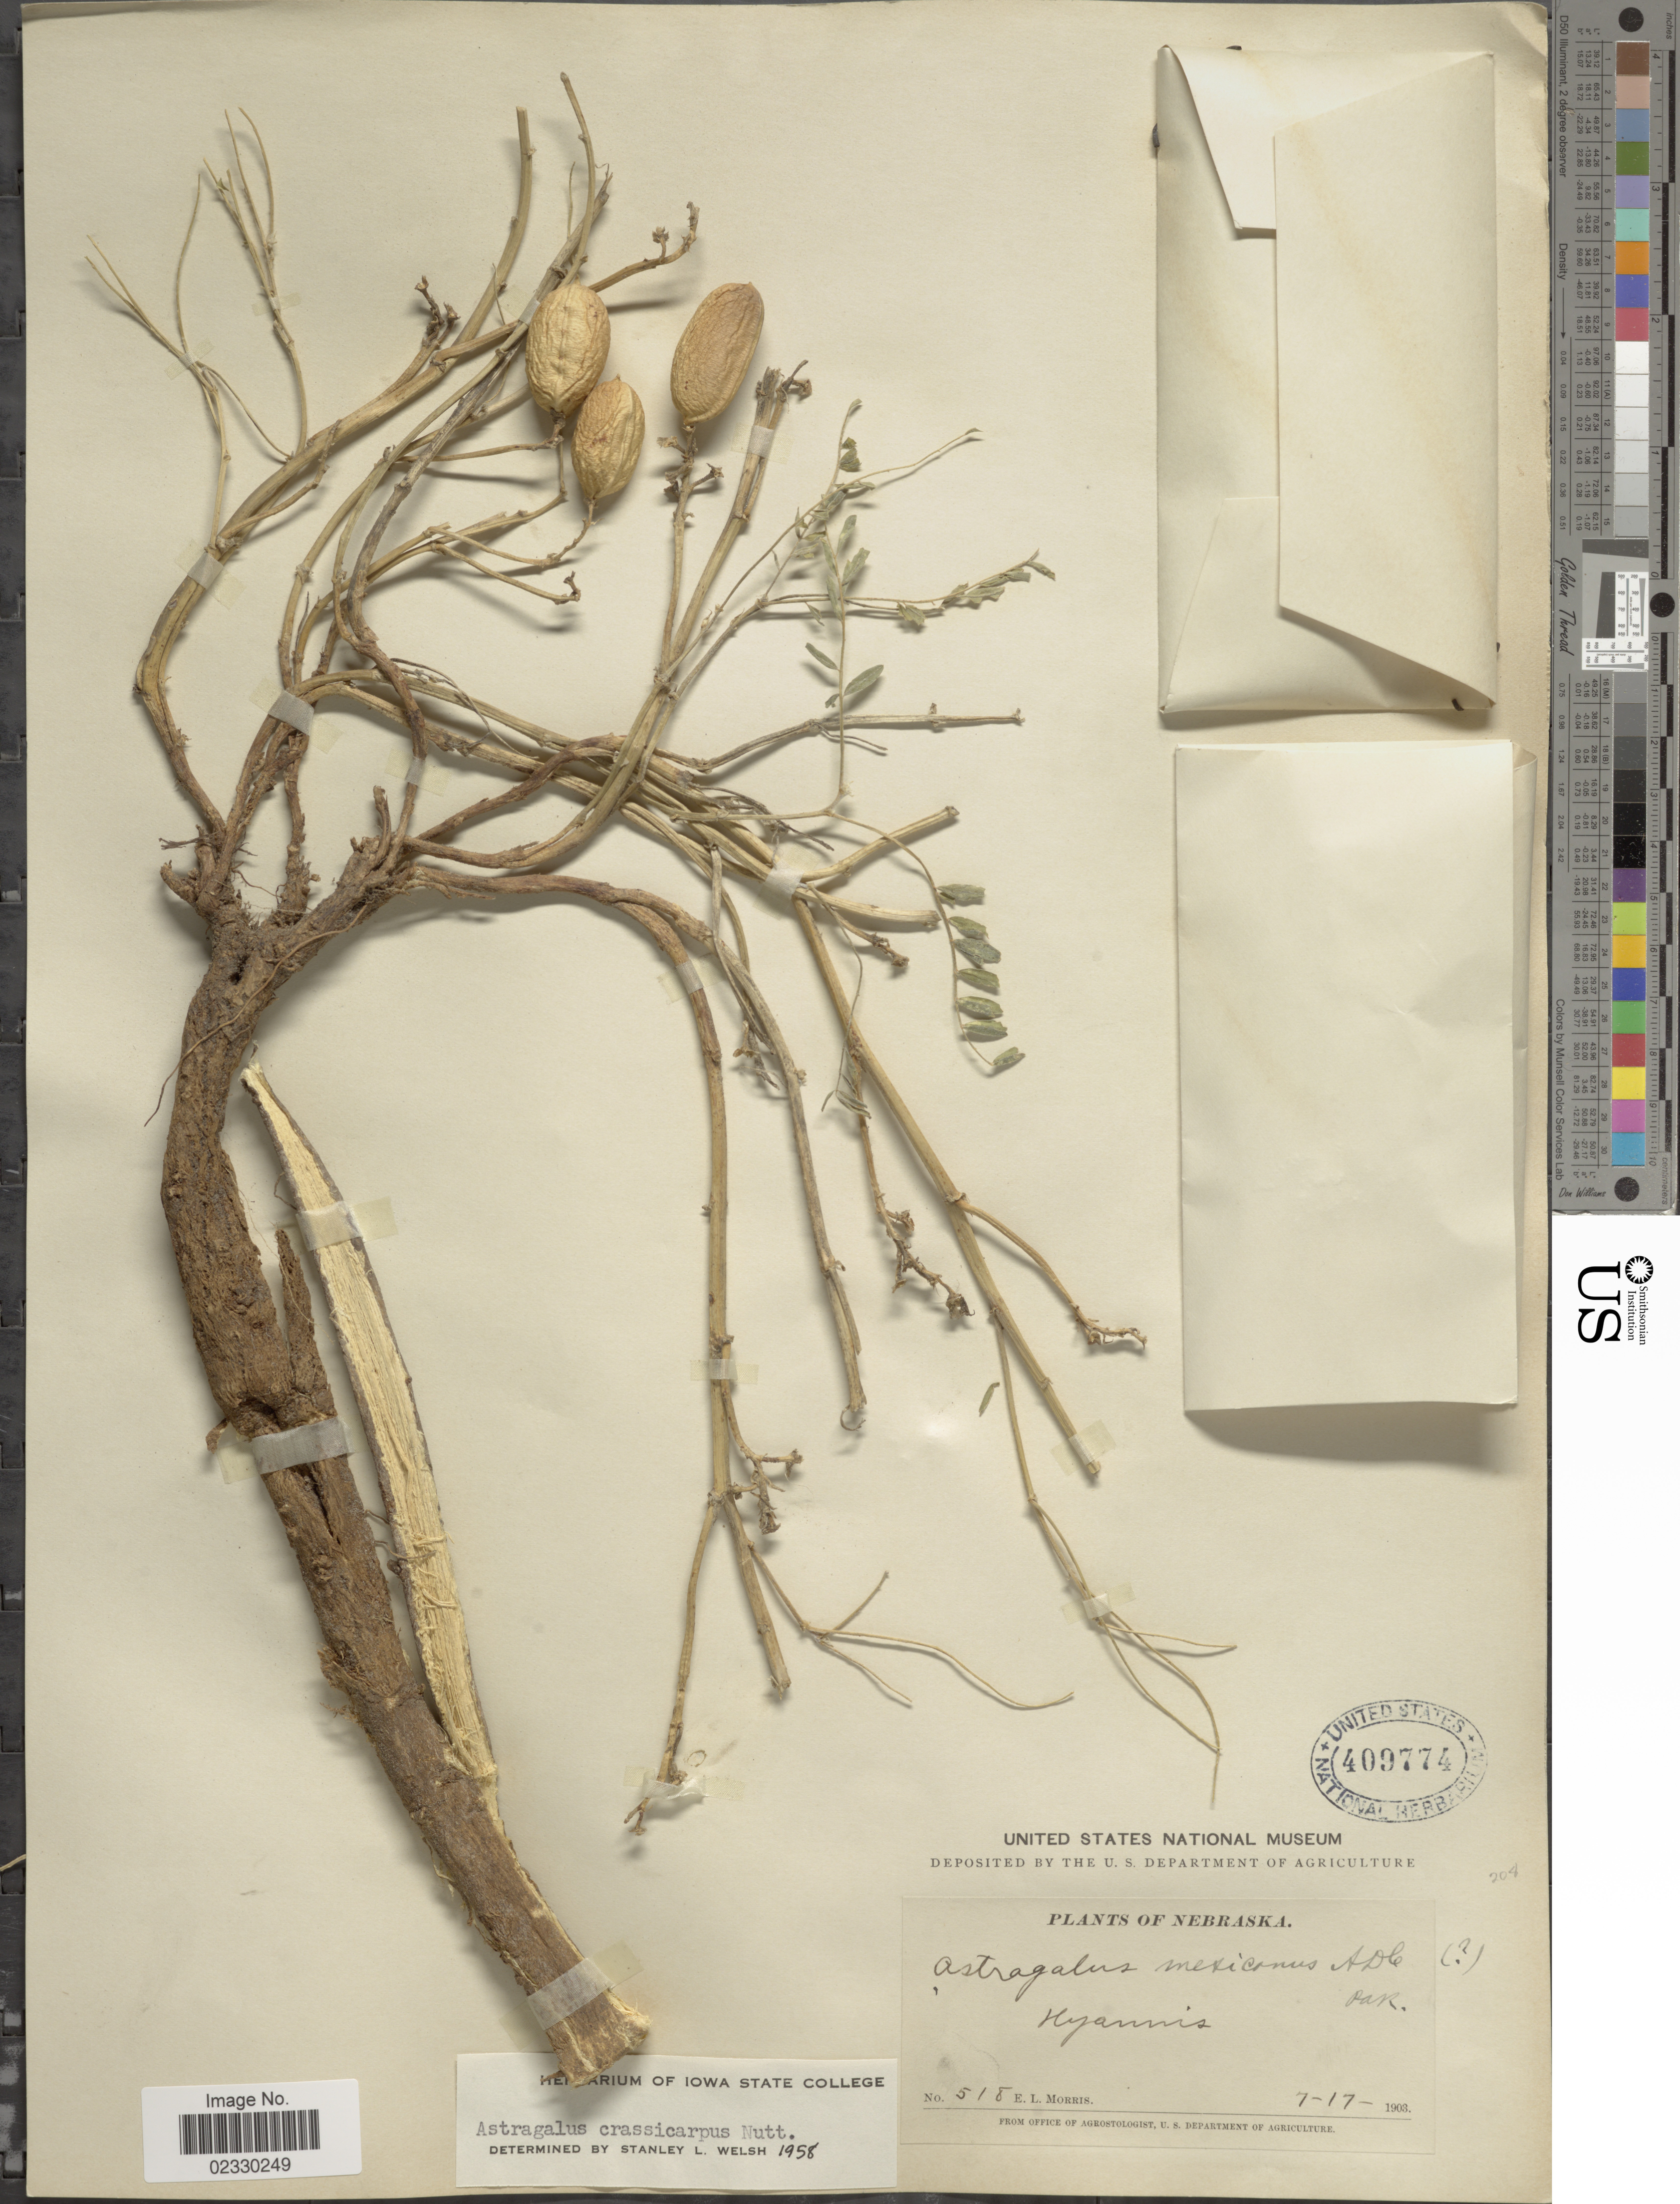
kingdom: Plantae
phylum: Tracheophyta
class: Magnoliopsida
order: Fabales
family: Fabaceae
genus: Astragalus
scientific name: Astragalus crassicarpus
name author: Nutt.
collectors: E. Morris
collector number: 518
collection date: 1903-07-17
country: United States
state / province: Nebraska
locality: Hyannis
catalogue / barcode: US 409774